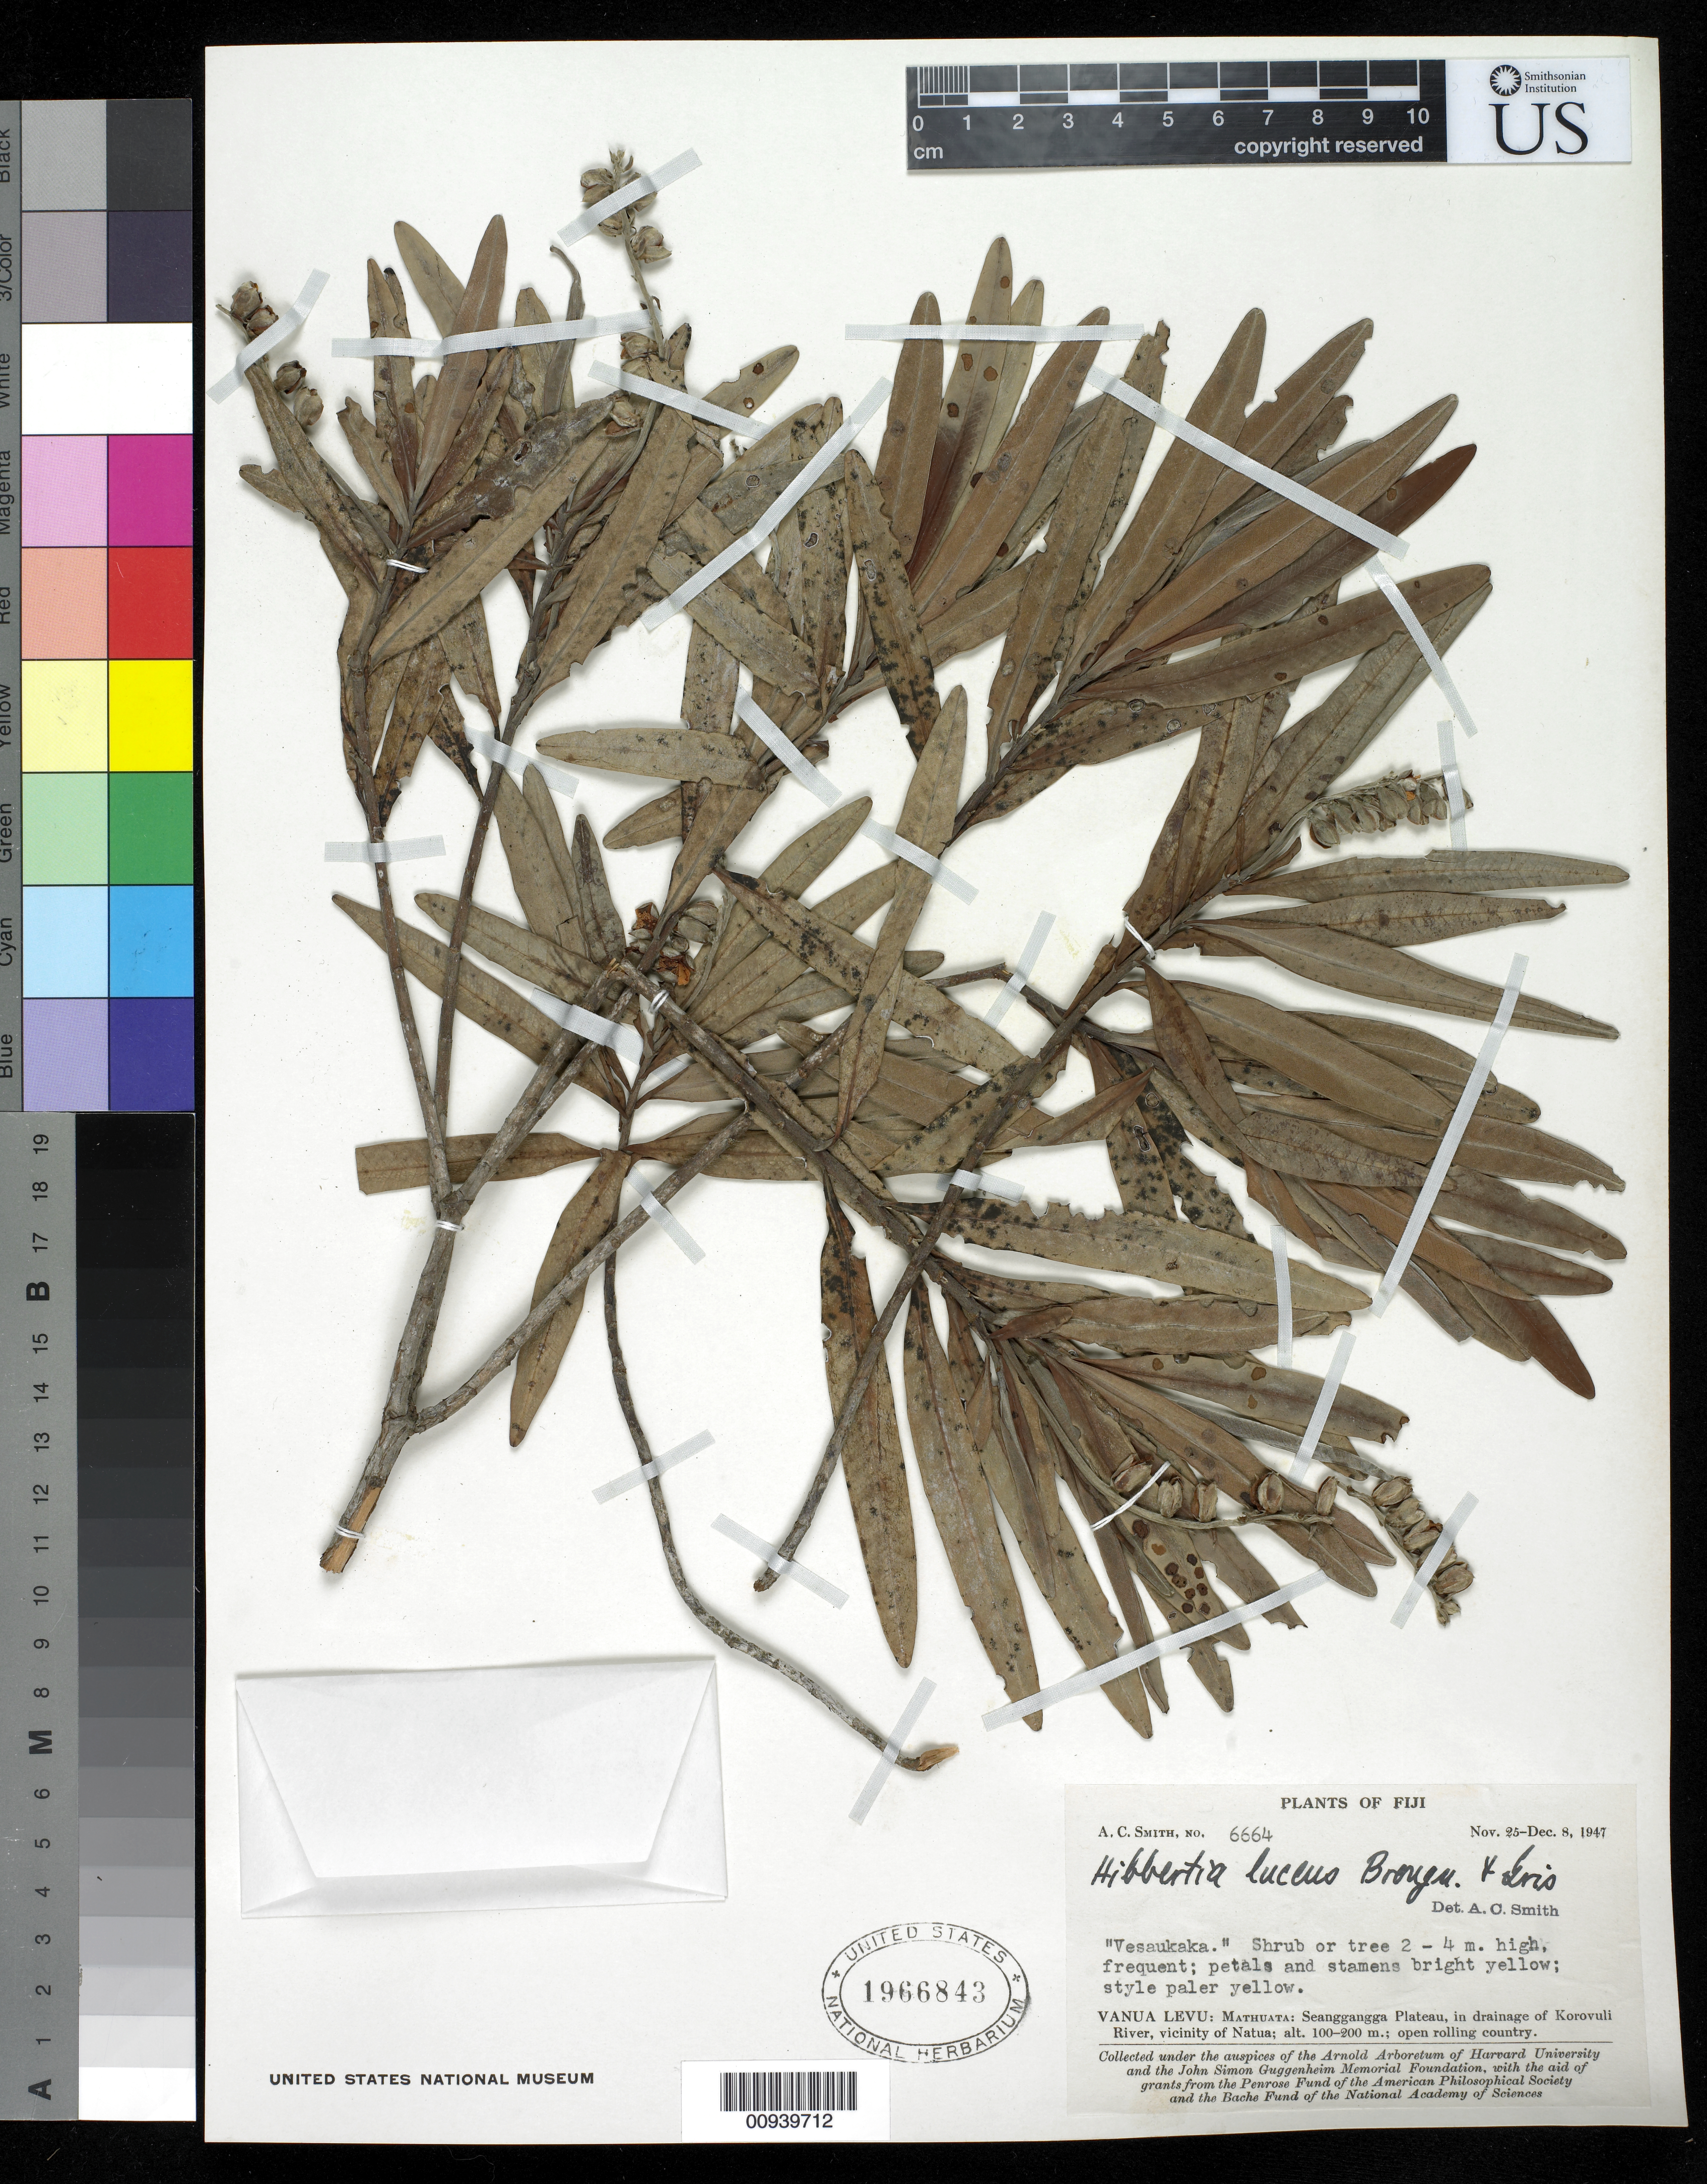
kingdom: Plantae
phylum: Tracheophyta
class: Magnoliopsida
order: Dilleniales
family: Dilleniaceae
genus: Hibbertia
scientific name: Hibbertia lucens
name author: Brongn. & Gris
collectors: C. A. Smith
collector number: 6664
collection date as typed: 25 Nov 1947 to 08 Dec 1947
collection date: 1947-11-25/1947-12-08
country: Fiji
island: Vanua Levu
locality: Mathuata: Seanggangga Plateau, in drainage of Korovuli River, vicinity of Natua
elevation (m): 100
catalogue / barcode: US 1966843